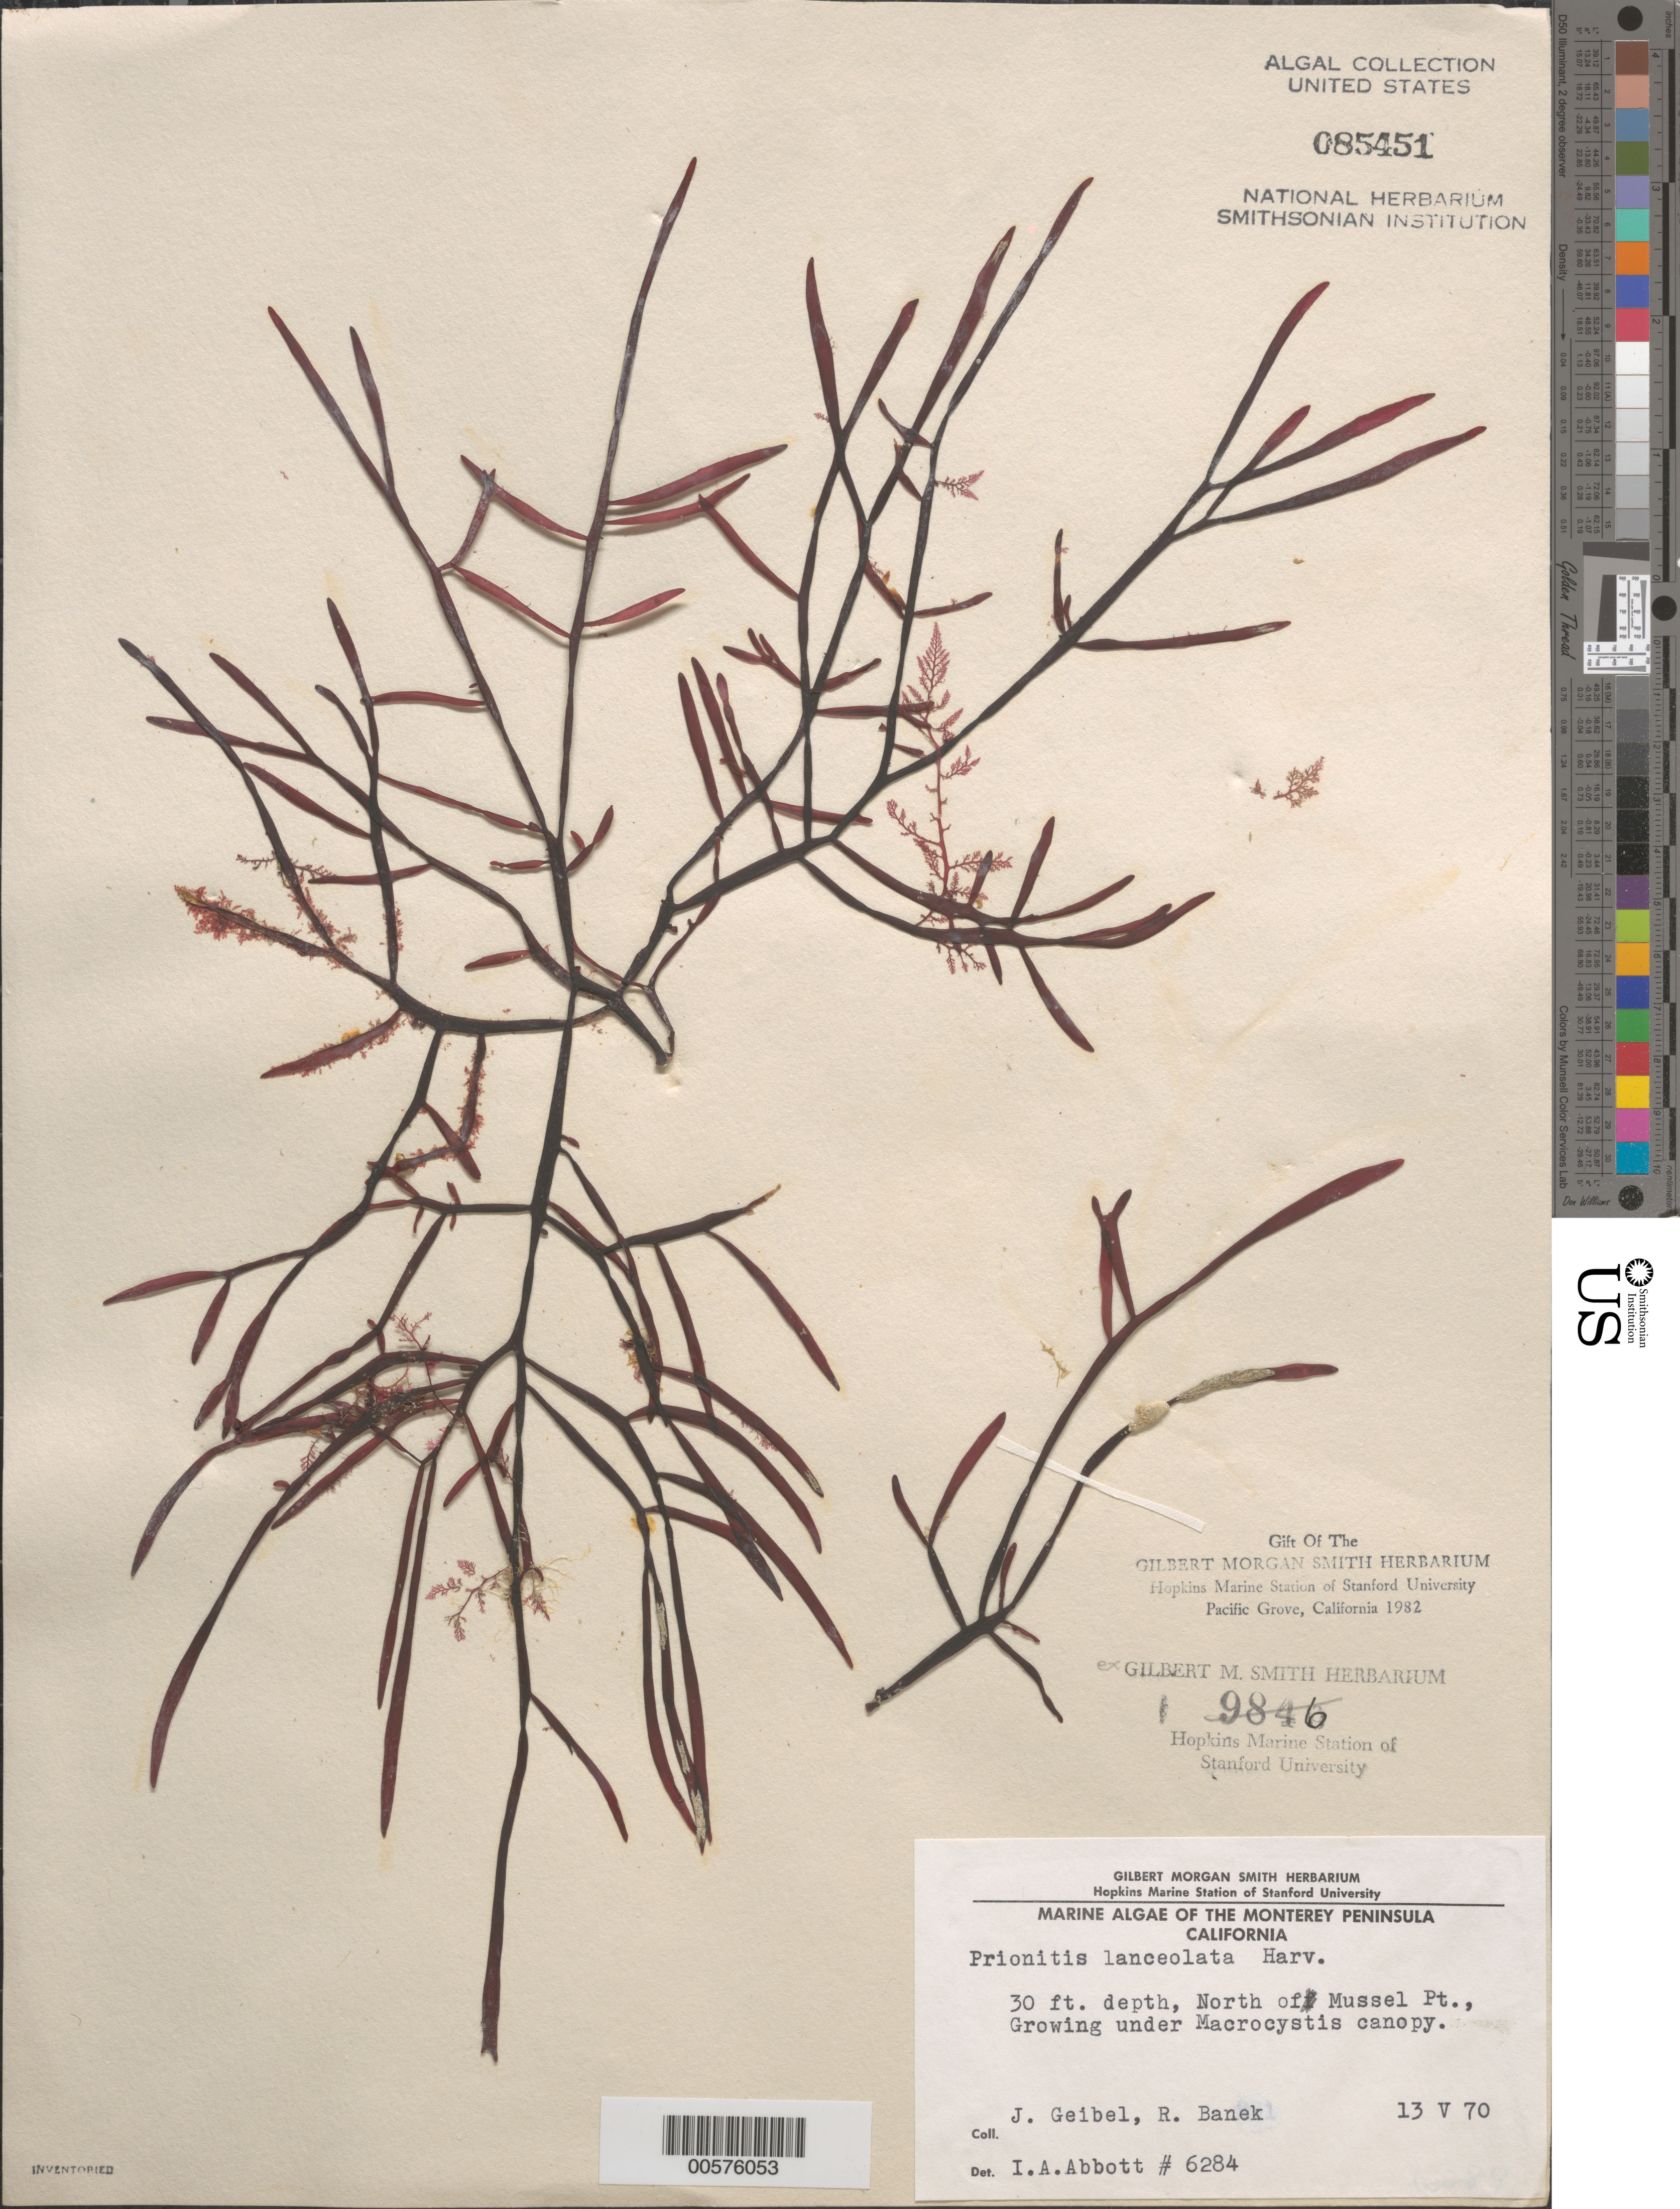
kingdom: Plantae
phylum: Rhodophyta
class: Florideophyceae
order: Cryptonemiales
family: Cryptonemiaceae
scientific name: Prionitis lanceolata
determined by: Abbott, Isabella A.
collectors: J. Geibel & R. Banek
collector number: IAA 6284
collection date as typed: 13 May 1970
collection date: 1970-05-13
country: United States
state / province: California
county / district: Monterey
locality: North of Mussel Point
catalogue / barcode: US 85451